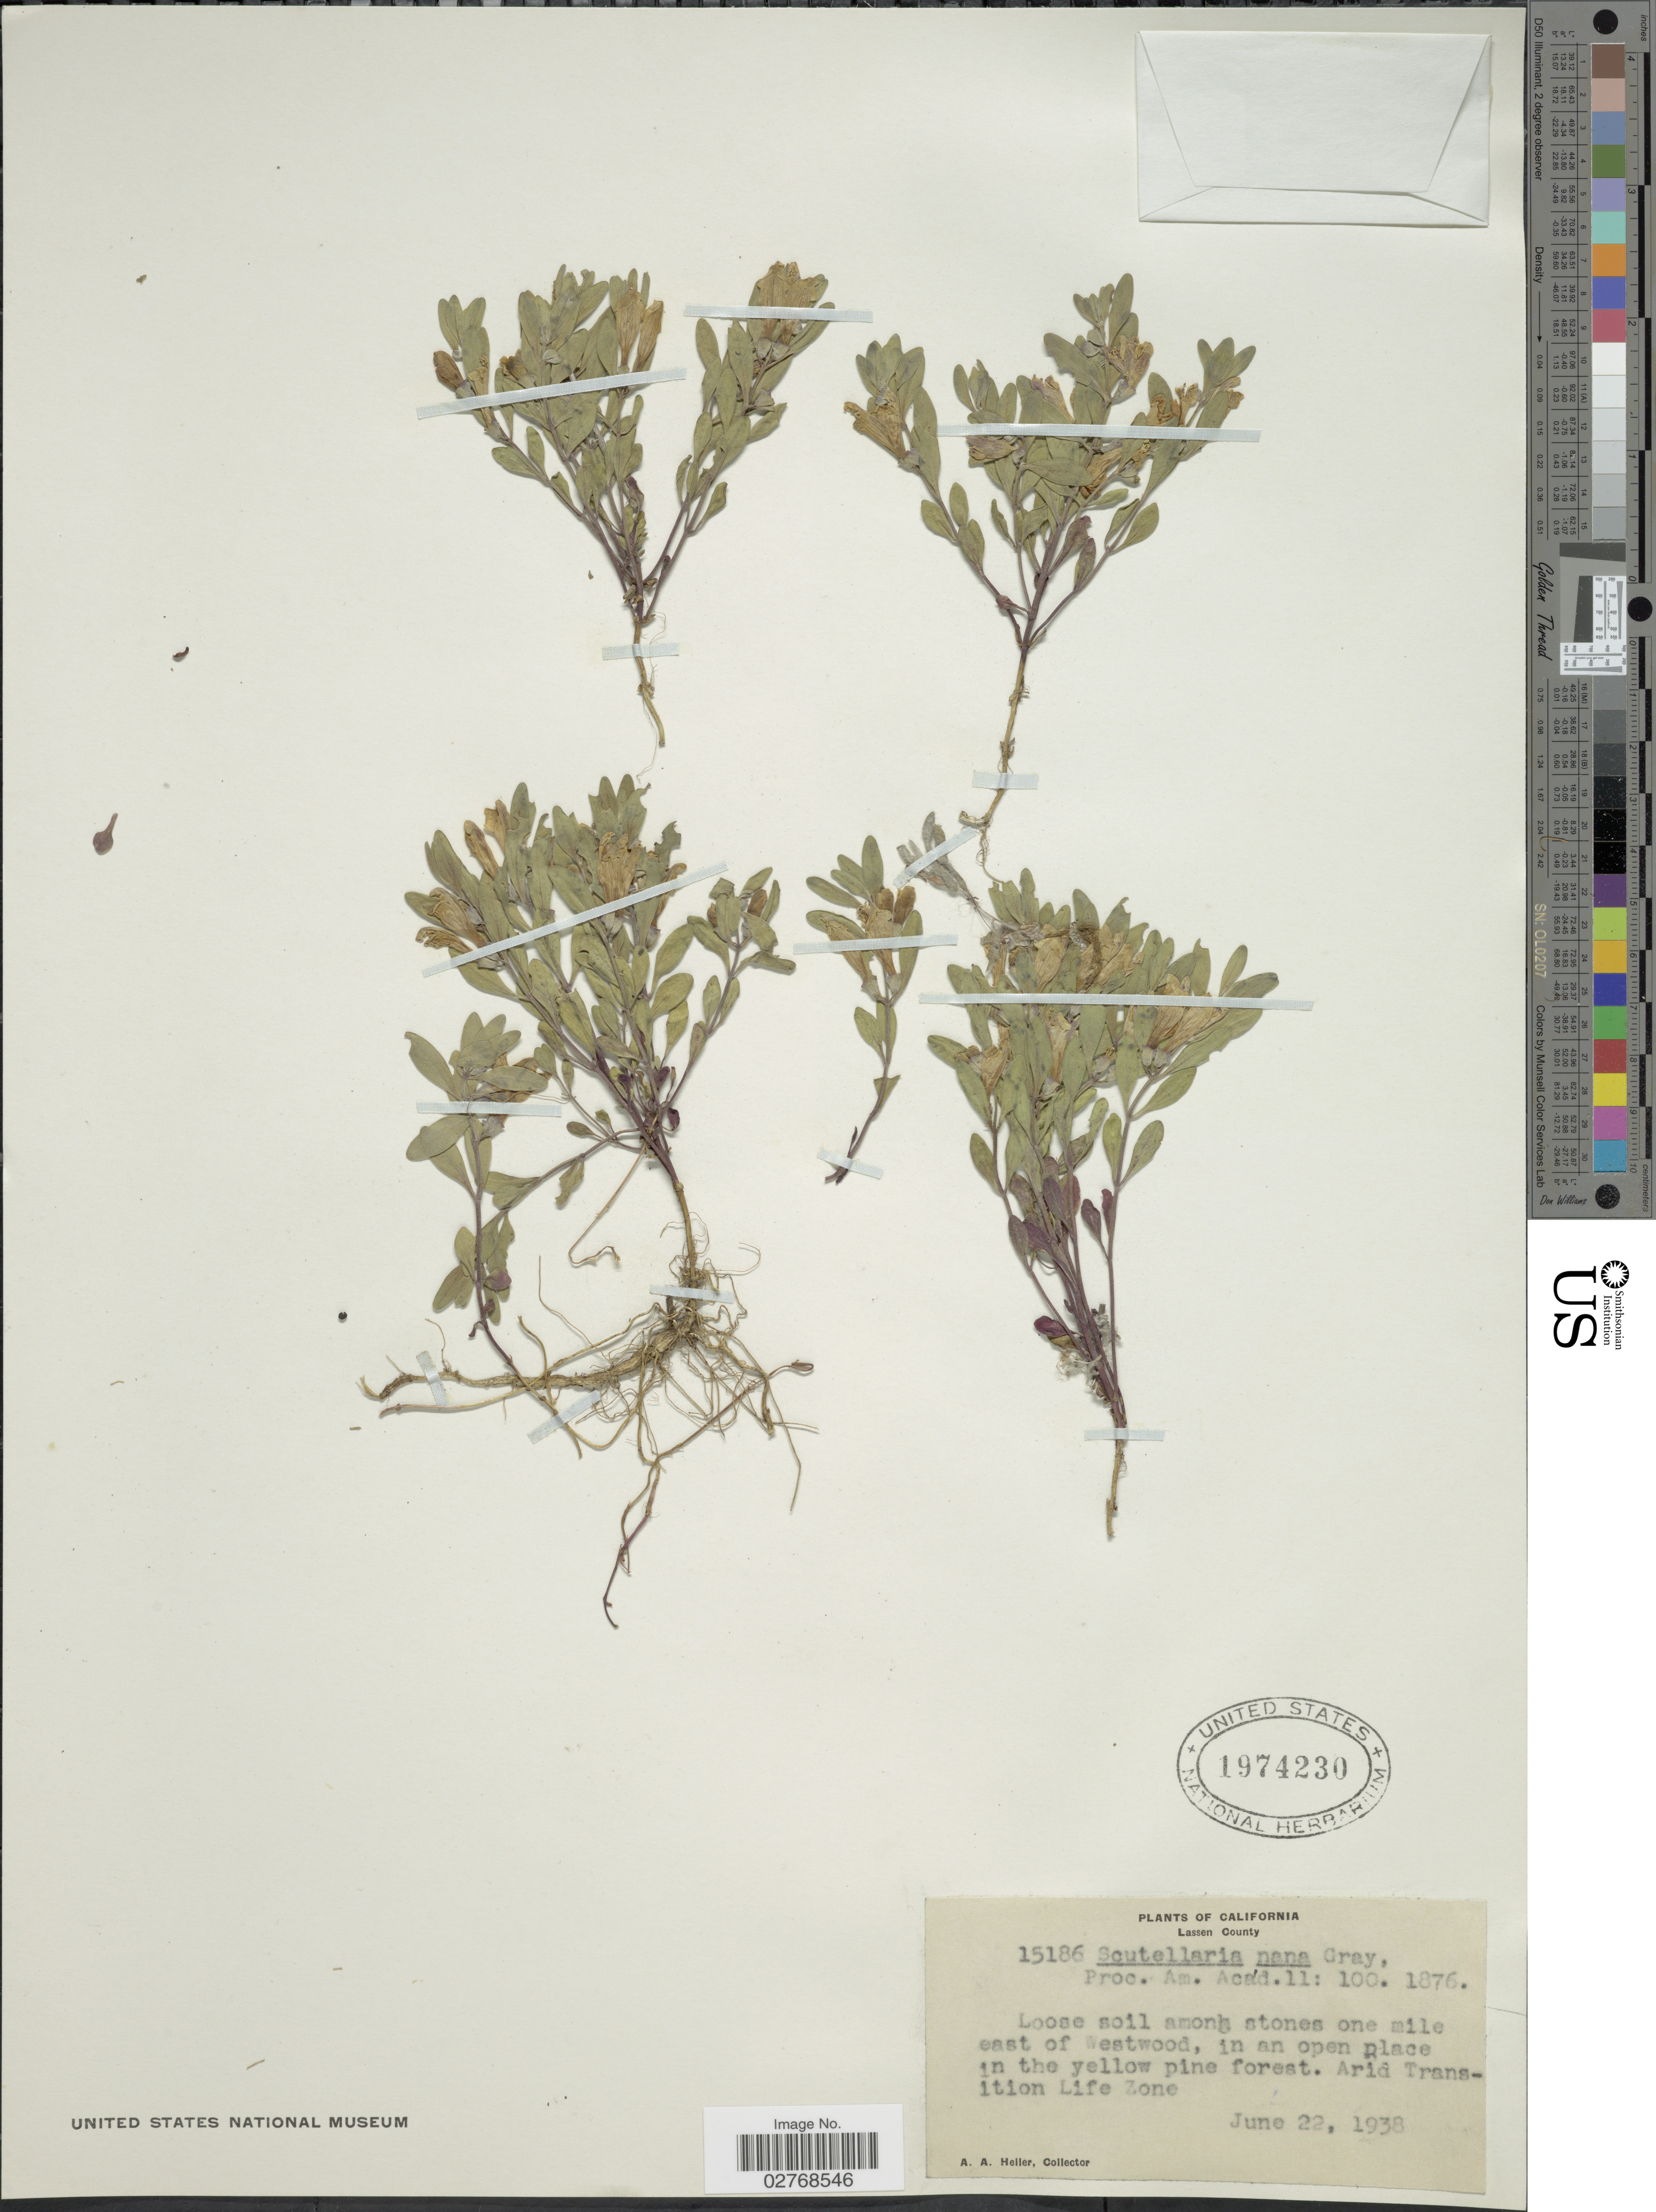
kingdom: Plantae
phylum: Tracheophyta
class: Magnoliopsida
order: Lamiales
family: Lamiaceae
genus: Scutellaria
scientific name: Scutellaria nana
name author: A. Gray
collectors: A. A. Heller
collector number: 15186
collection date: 1938-06-22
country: United States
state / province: California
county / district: Lassen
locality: Lassen County. Loose soil among stones one mile east of Westwood, in an open place in the yellow pine forest. Arid Transition Life Zone.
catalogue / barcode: US 1974230